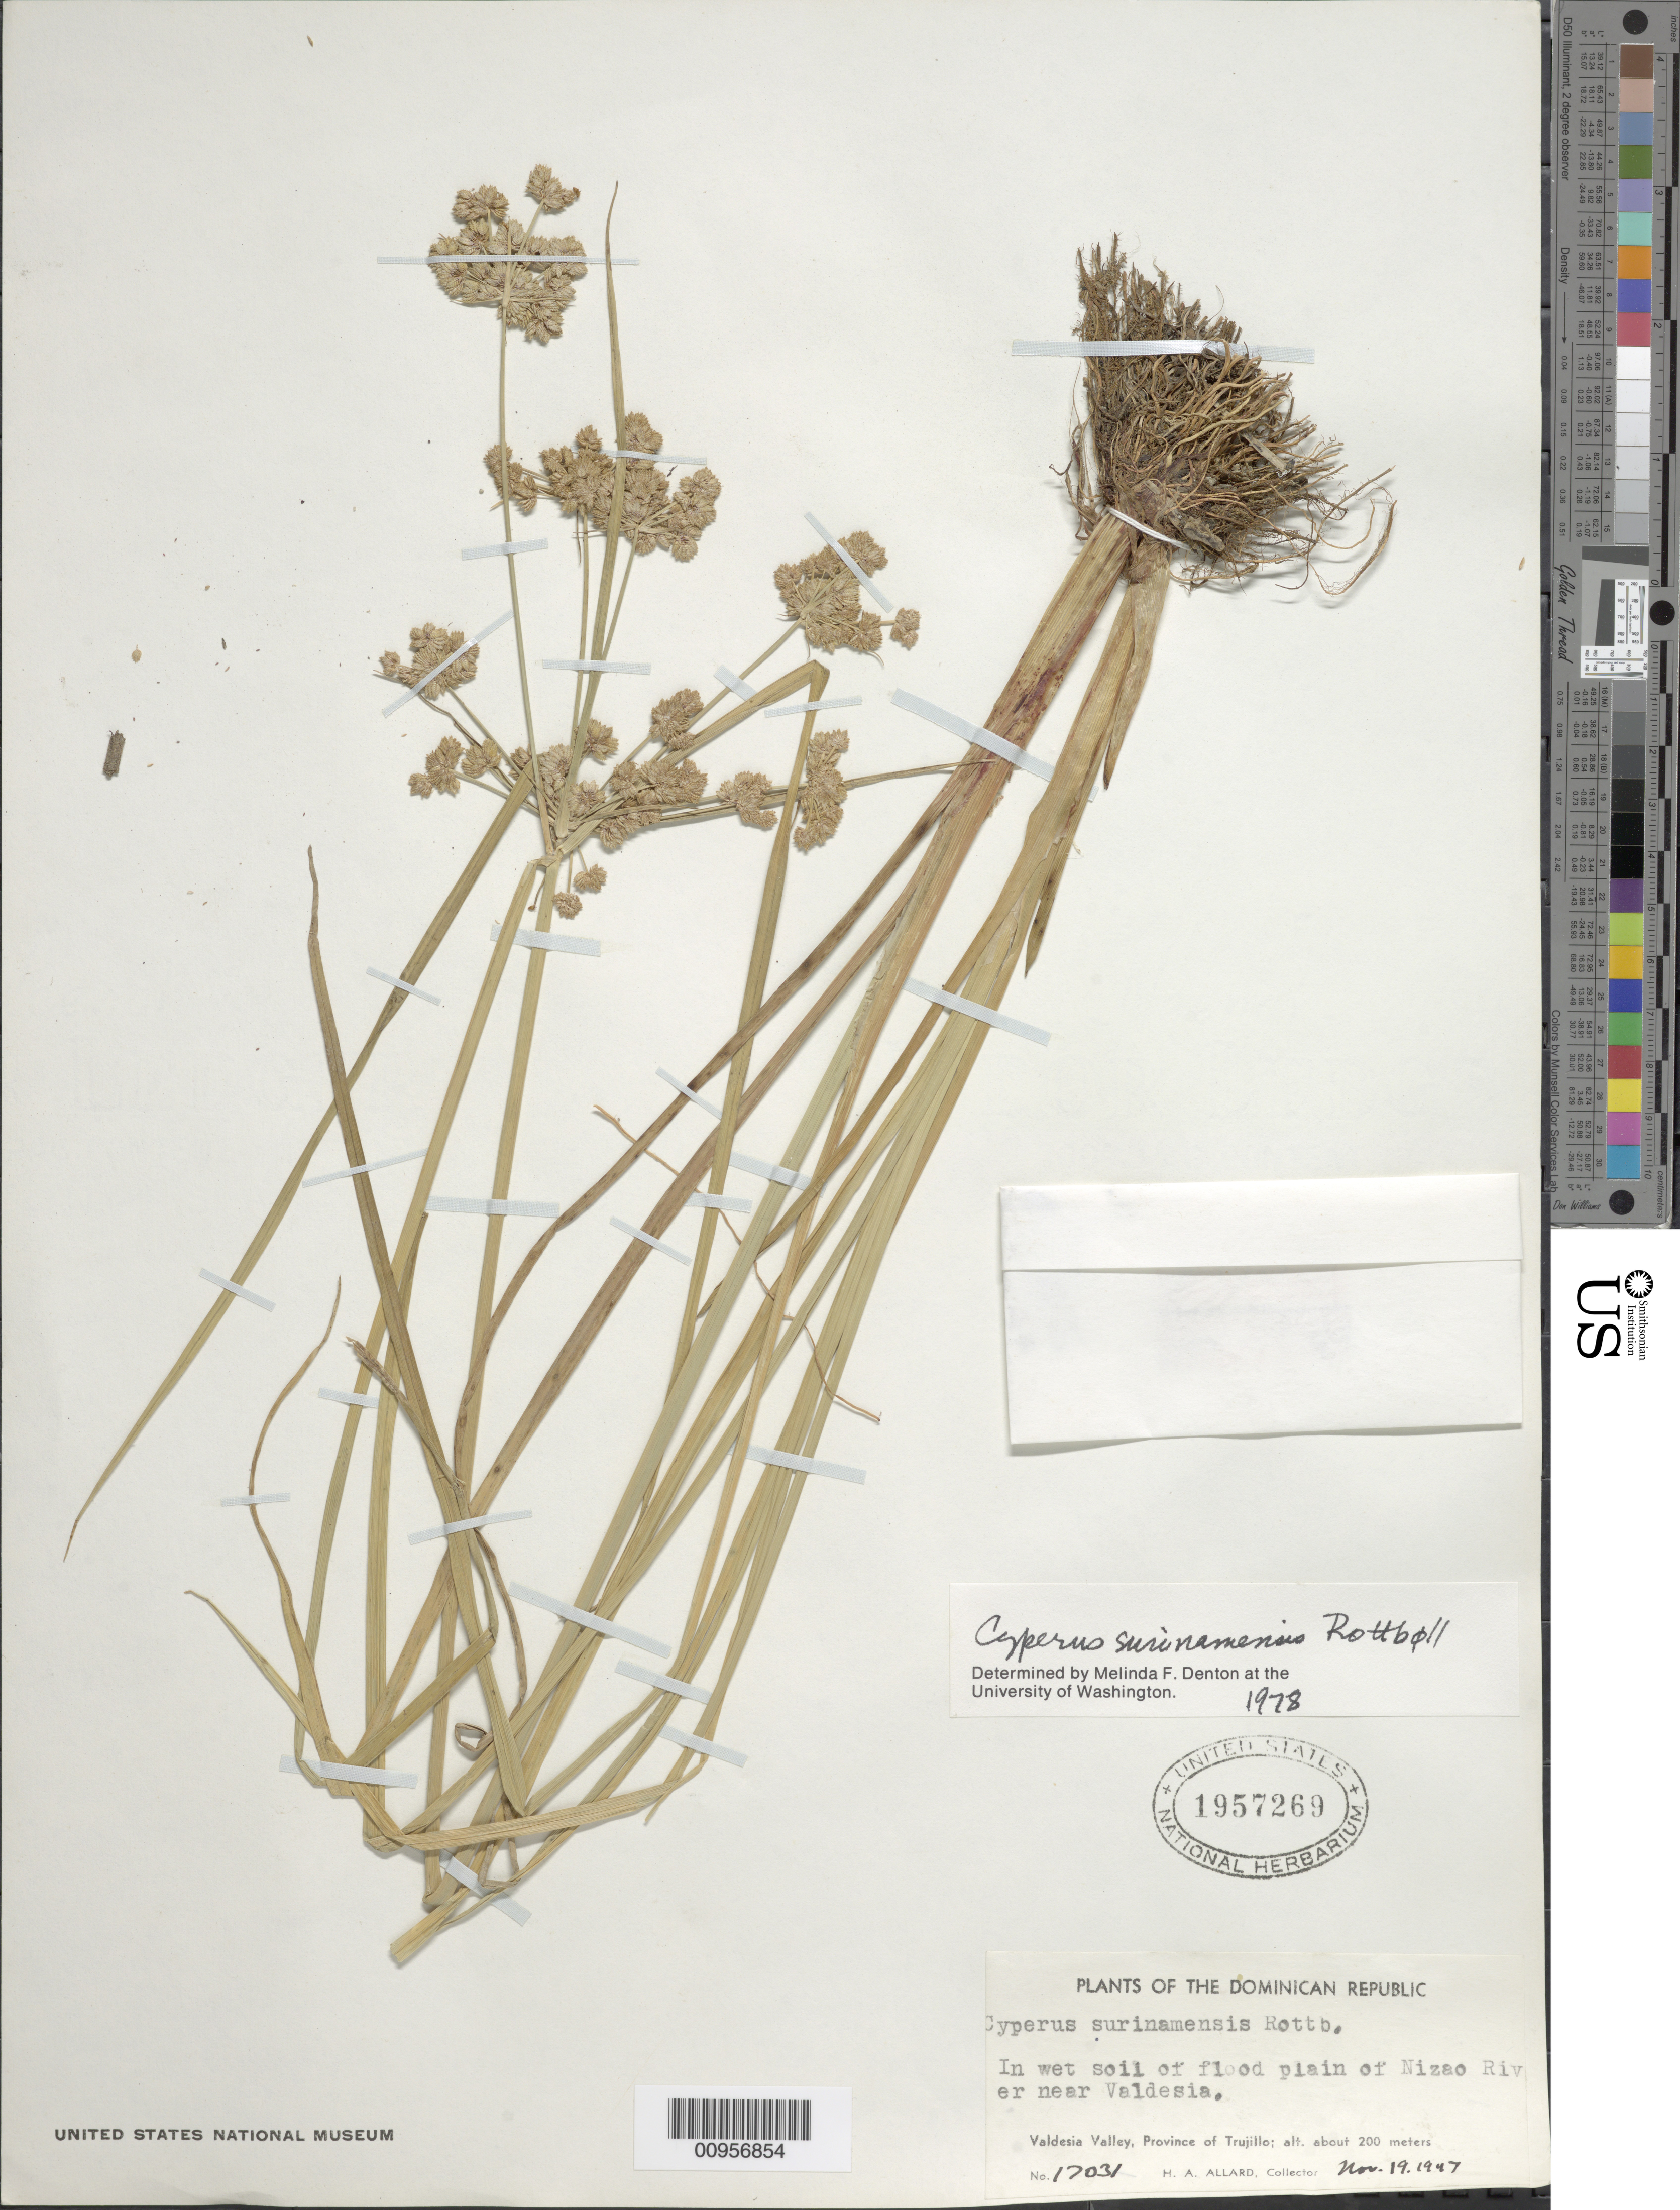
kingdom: Plantae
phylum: Tracheophyta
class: Liliopsida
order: Poales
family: Cyperaceae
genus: Cyperus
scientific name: Cyperus surinamensis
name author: Rottb.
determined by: Denton, M. F.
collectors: H. A. Allard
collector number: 17031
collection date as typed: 19 Nov 1947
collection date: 1947-11-19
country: Dominican Republic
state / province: Santo Domingo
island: Hispaniola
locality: Valdesia Valley, flood plain of Nizao River near Valdesia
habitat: In wet soil of flood plain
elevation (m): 200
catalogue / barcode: US 1957269